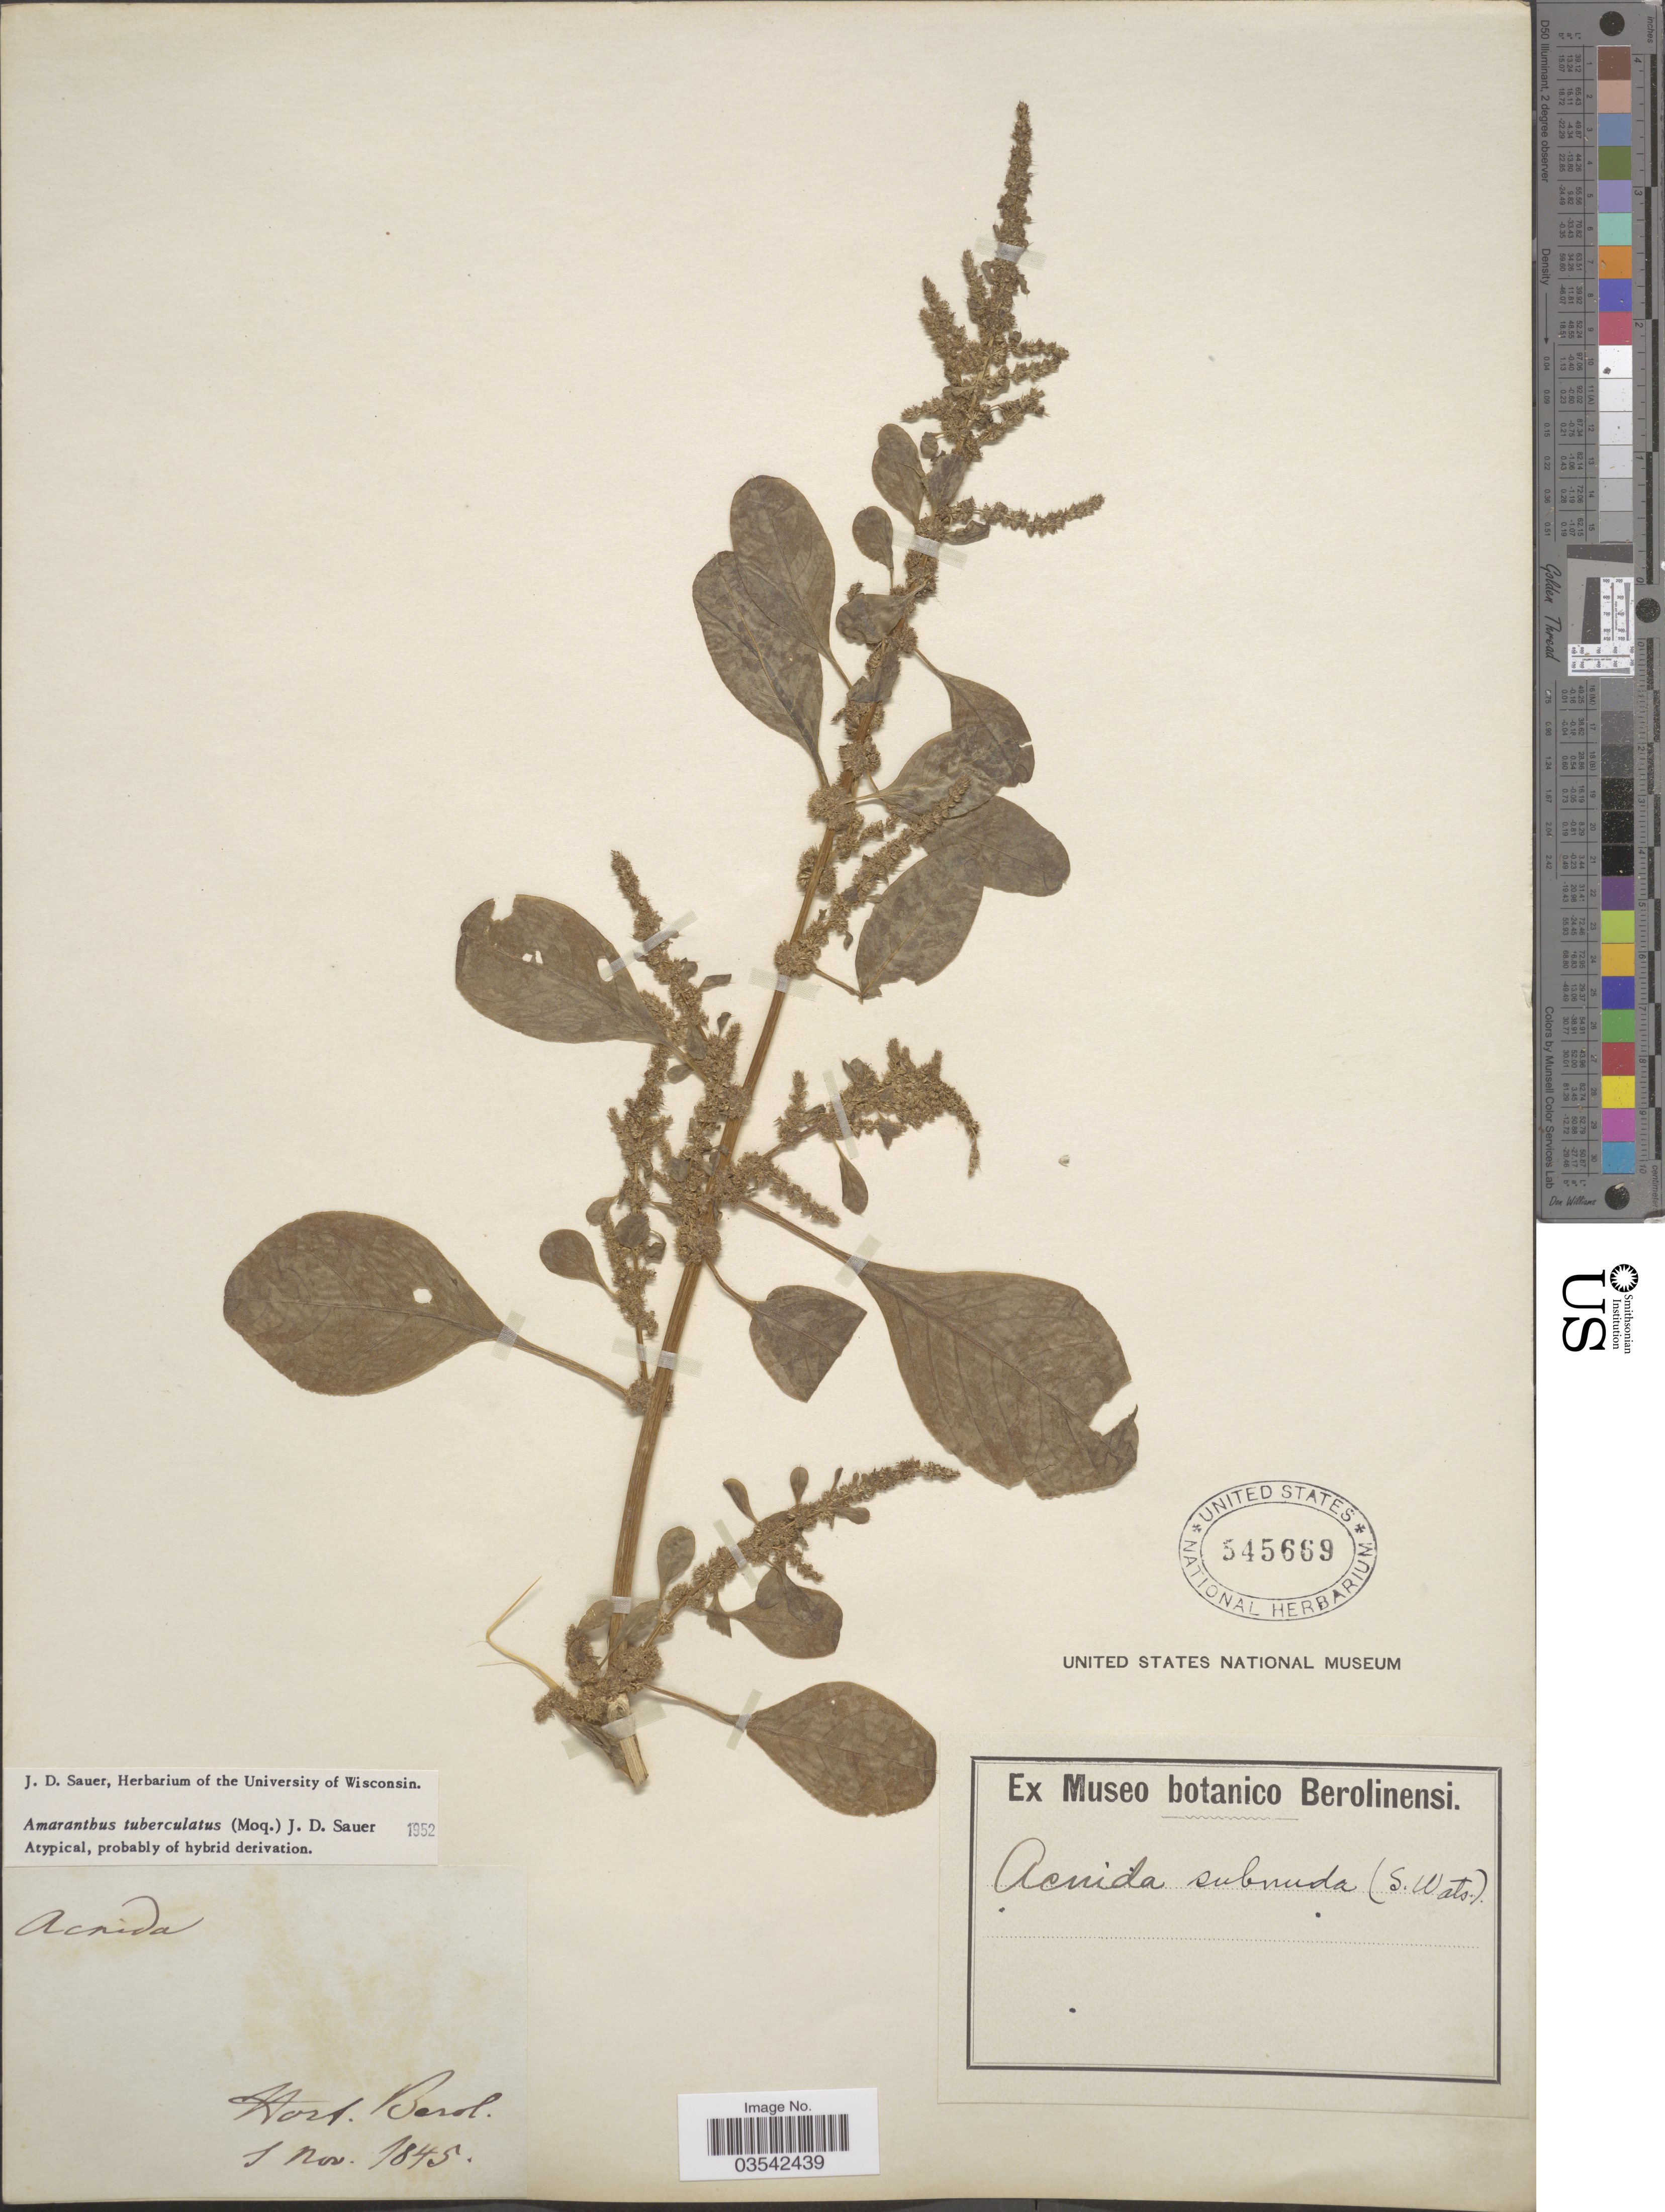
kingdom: Plantae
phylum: Tracheophyta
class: Magnoliopsida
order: Caryophyllales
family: Amaranthaceae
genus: Amaranthus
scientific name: Amaranthus tuberculatus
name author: (Moq.) J.D. Sauer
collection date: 1845-11-05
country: Germany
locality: Hort. Berol.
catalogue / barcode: US 545669